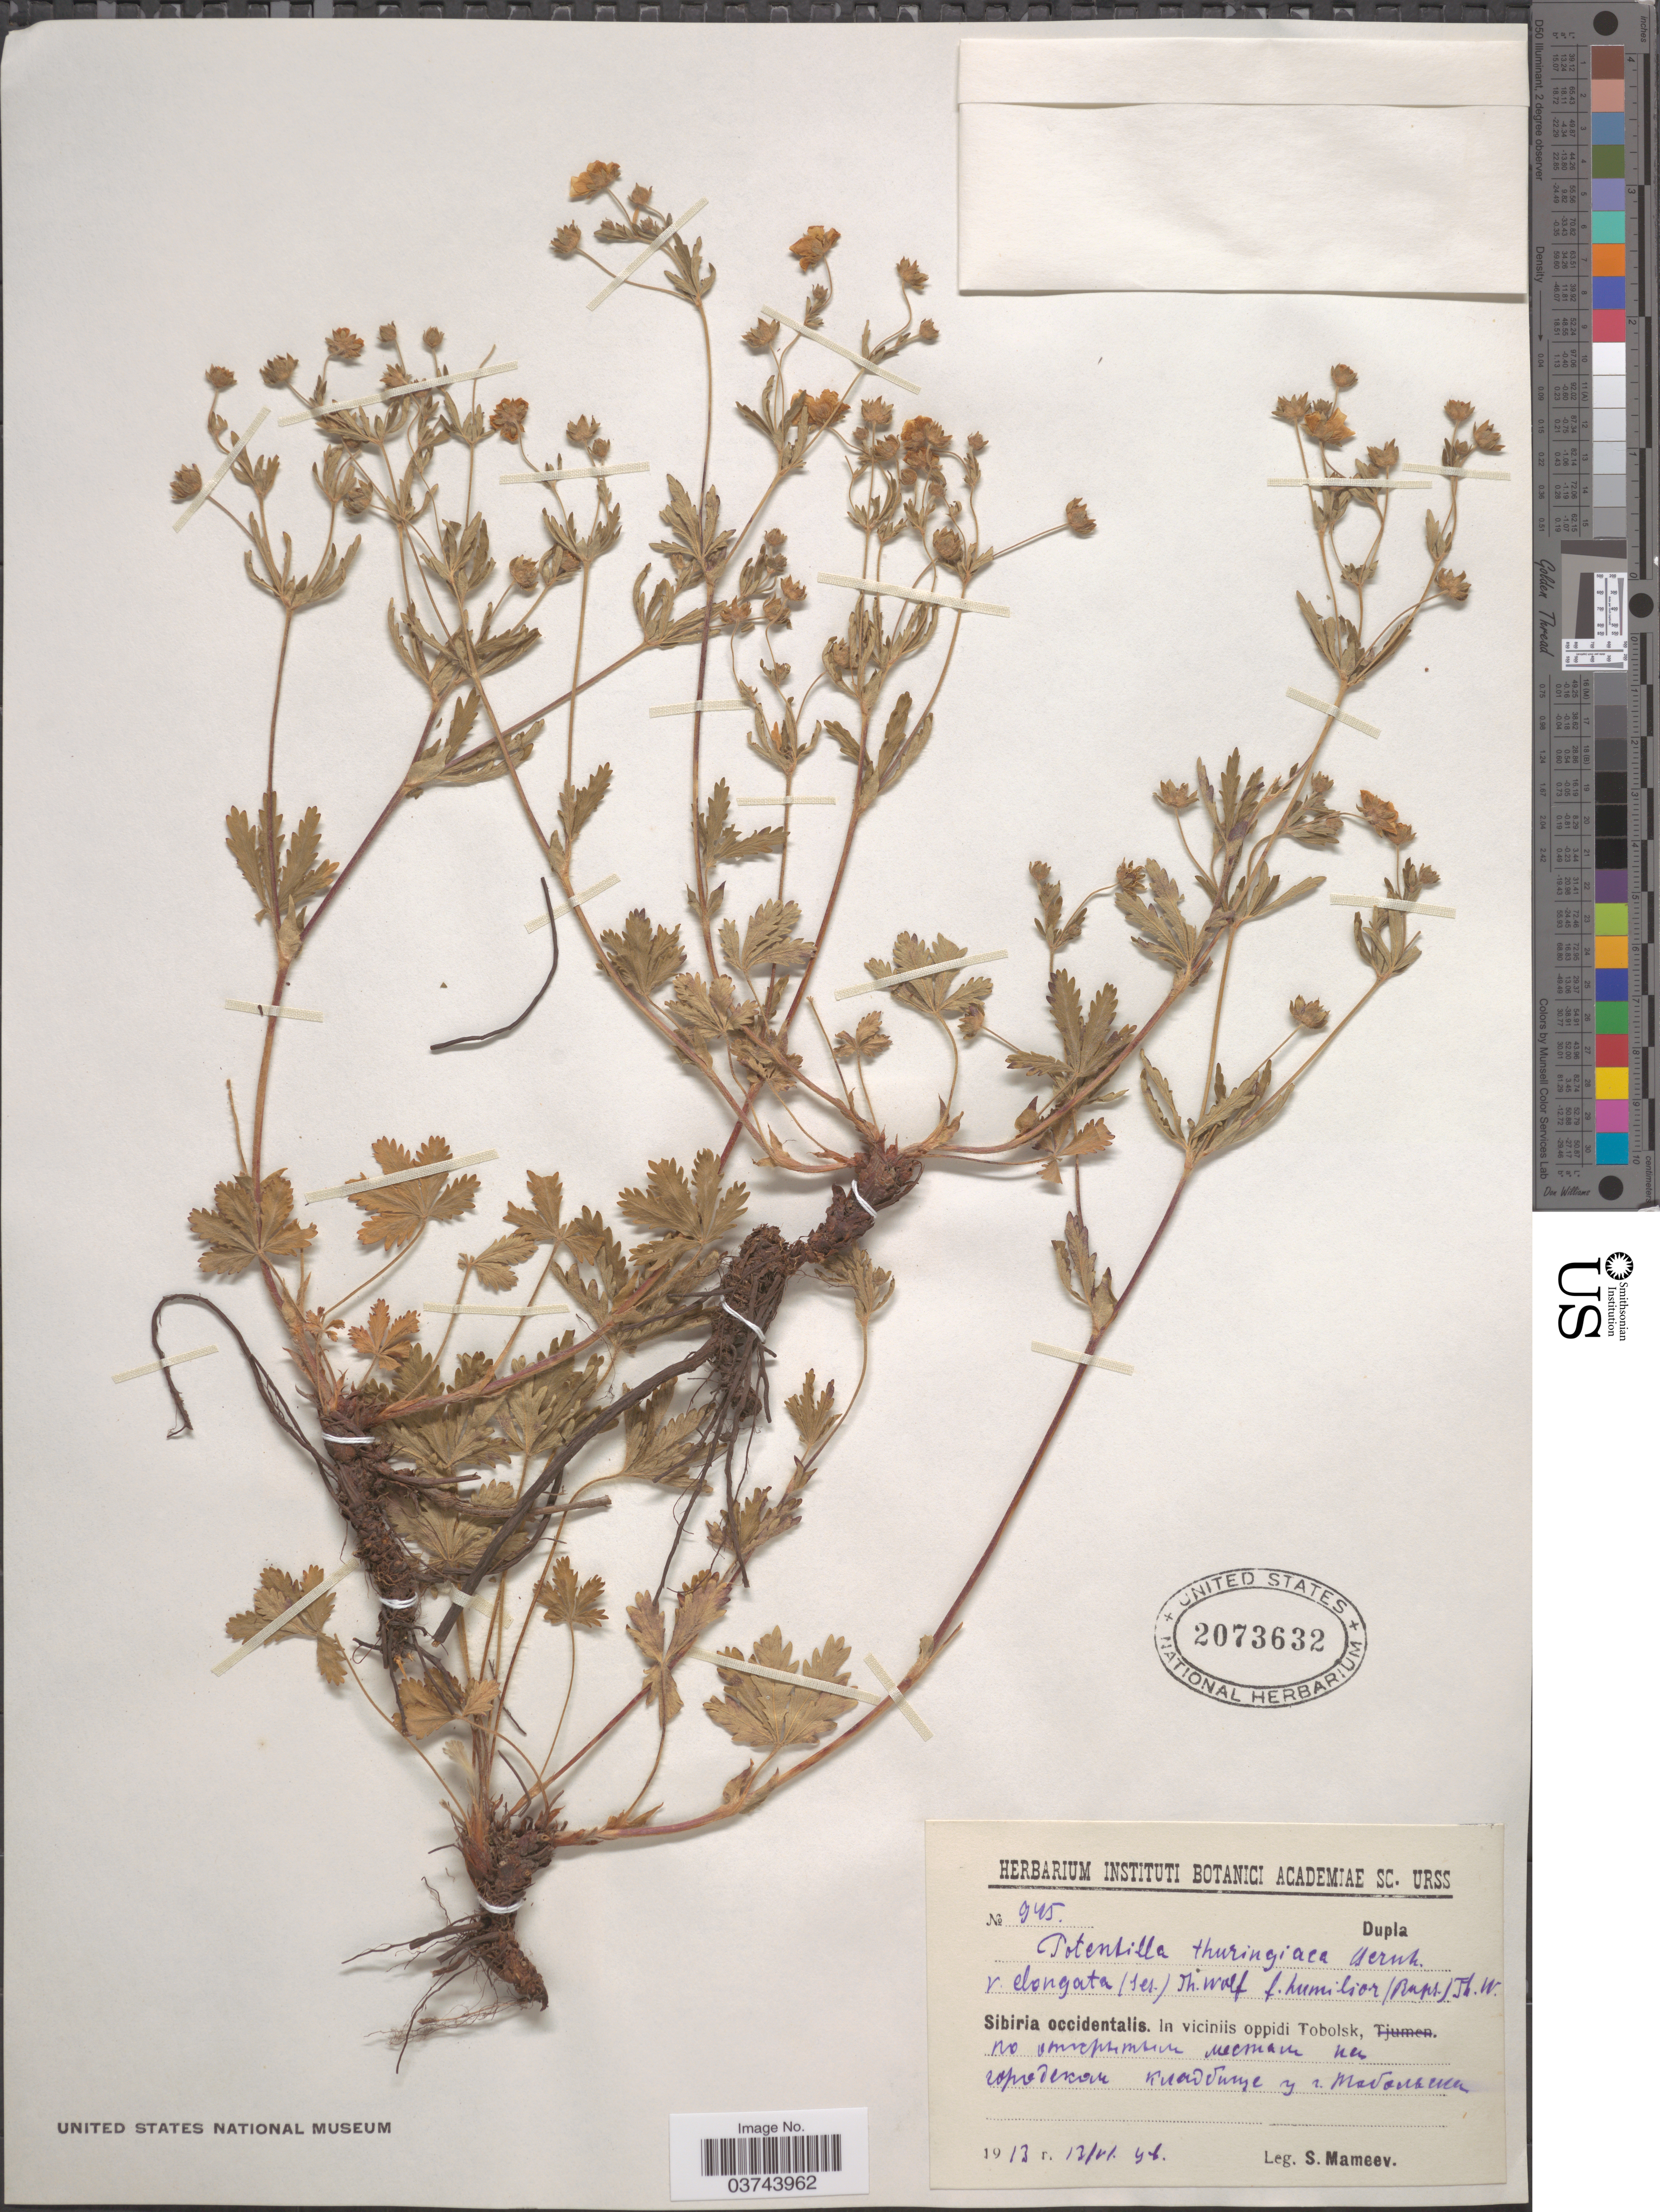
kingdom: Plantae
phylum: Tracheophyta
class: Magnoliopsida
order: Rosales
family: Rosaceae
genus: Potentilla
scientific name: Potentilla thuringiaca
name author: Bernh. ex Link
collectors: S. Mameev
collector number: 945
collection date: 1913-06-13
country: Russian Federation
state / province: Tyumen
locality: Sibiria occidentalis. In viciniis oppidi Tobolsk, X.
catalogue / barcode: US 2073632